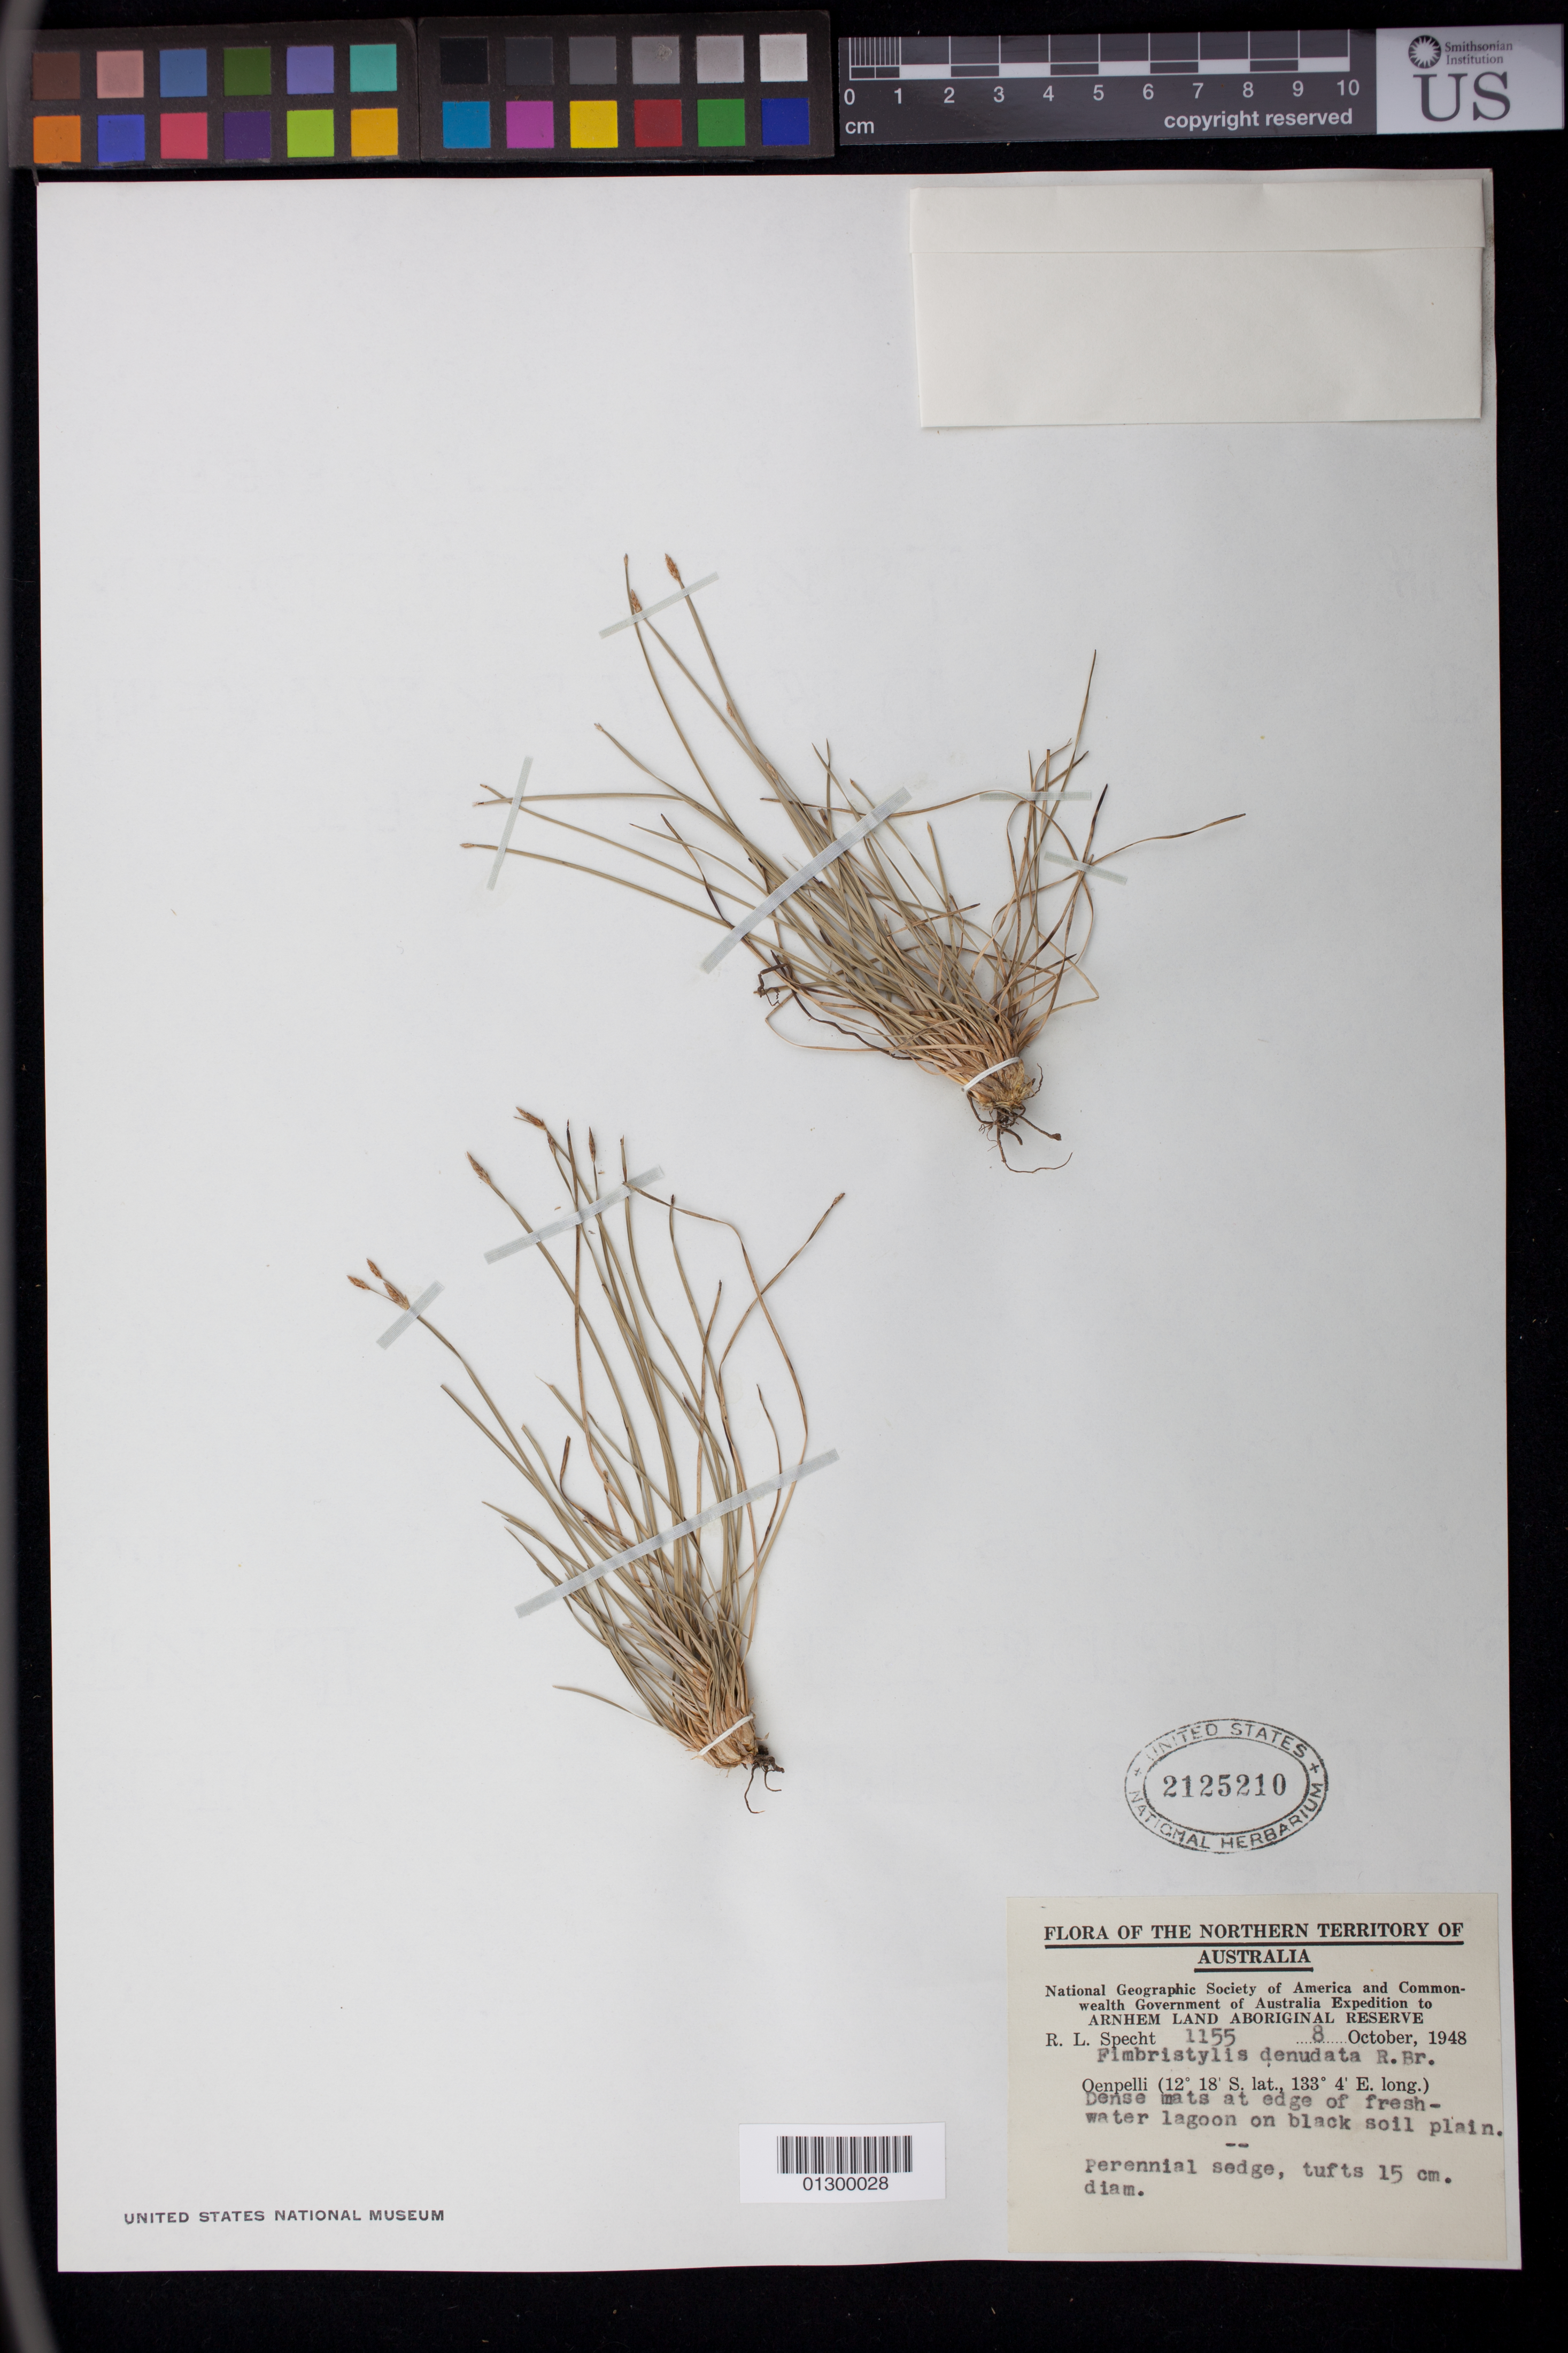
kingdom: Plantae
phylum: Tracheophyta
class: Liliopsida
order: Poales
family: Cyperaceae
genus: Fimbristylis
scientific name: Fimbristylis denudata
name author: R. Br.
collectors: R. L. Specht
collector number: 1155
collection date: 1948-10-08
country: Australia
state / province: Northern Territory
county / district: West Arnhem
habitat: Dense mats at edge of fresh-water lagoon on black soil plain.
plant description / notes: Perennial sedge, tufts 15 cm. diam.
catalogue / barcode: US 2125210